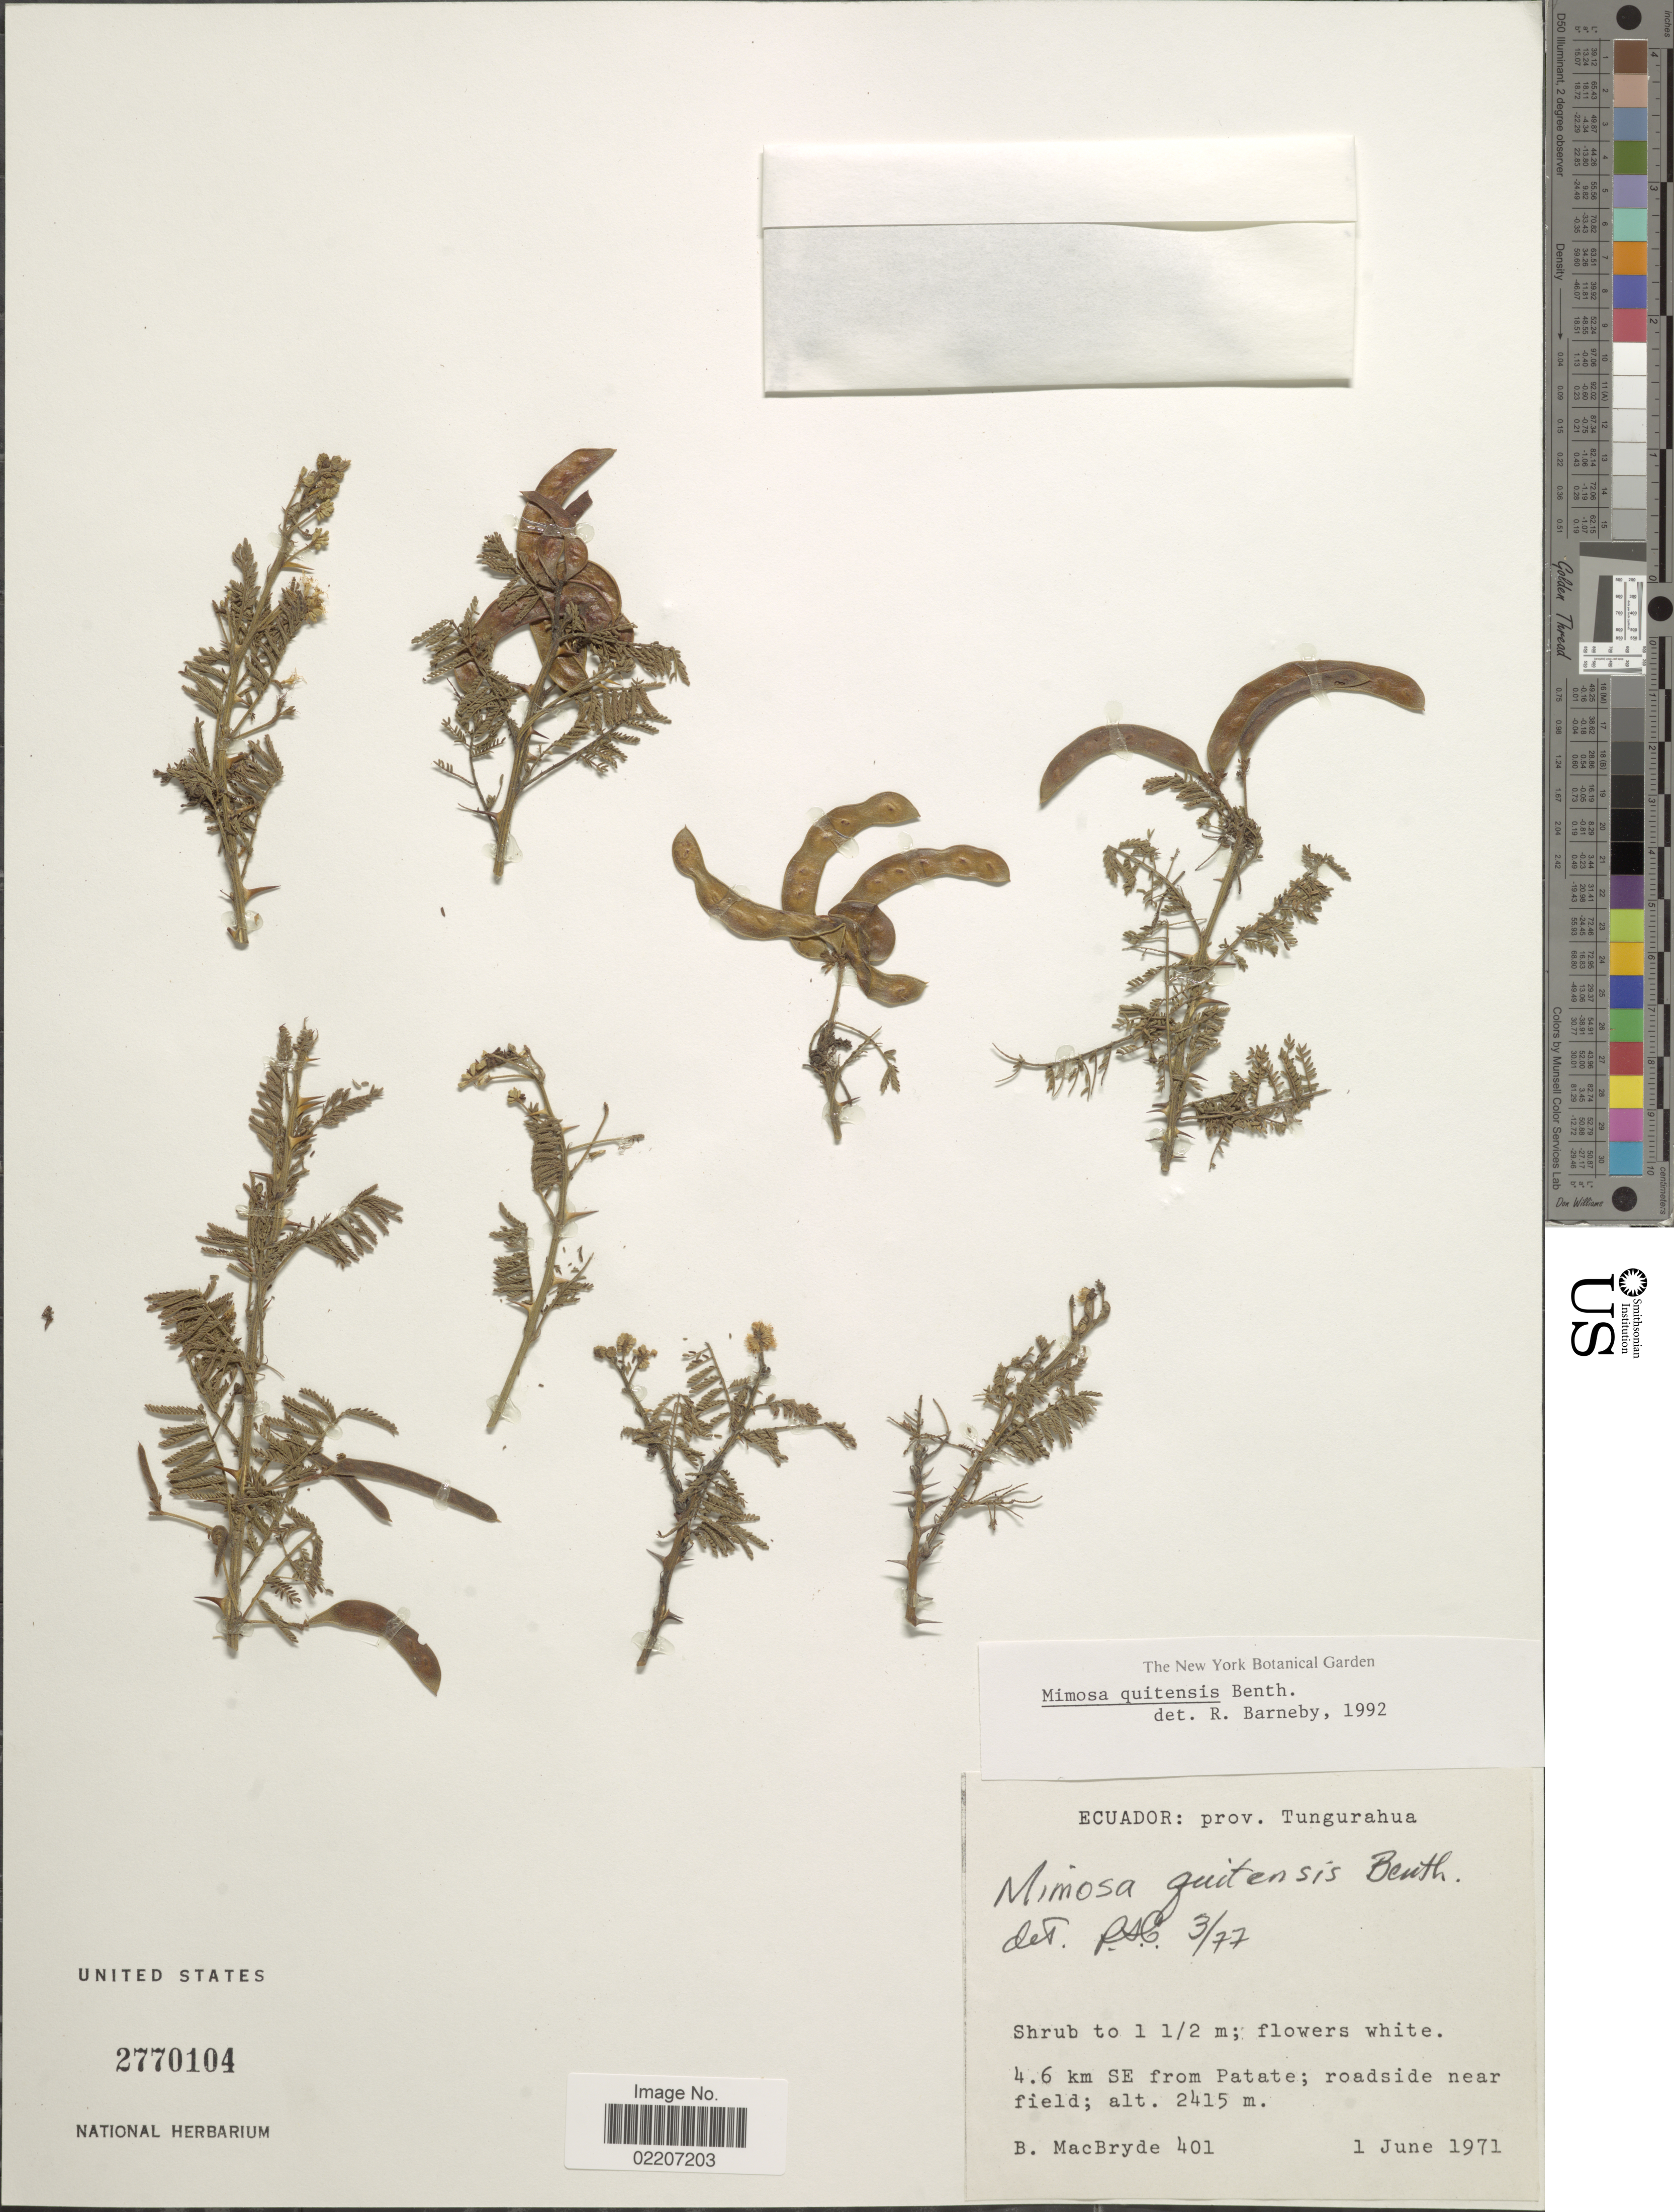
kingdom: Plantae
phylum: Tracheophyta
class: Magnoliopsida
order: Fabales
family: Fabaceae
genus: Mimosa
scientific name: Mimosa quitensis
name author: Benth.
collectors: B. MacBryde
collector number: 401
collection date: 1971-06-01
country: Ecuador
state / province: Tungurahua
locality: Prov. Tungurahua, 4.6 km SE from Patate: roadside near field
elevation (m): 2415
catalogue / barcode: US 2770104